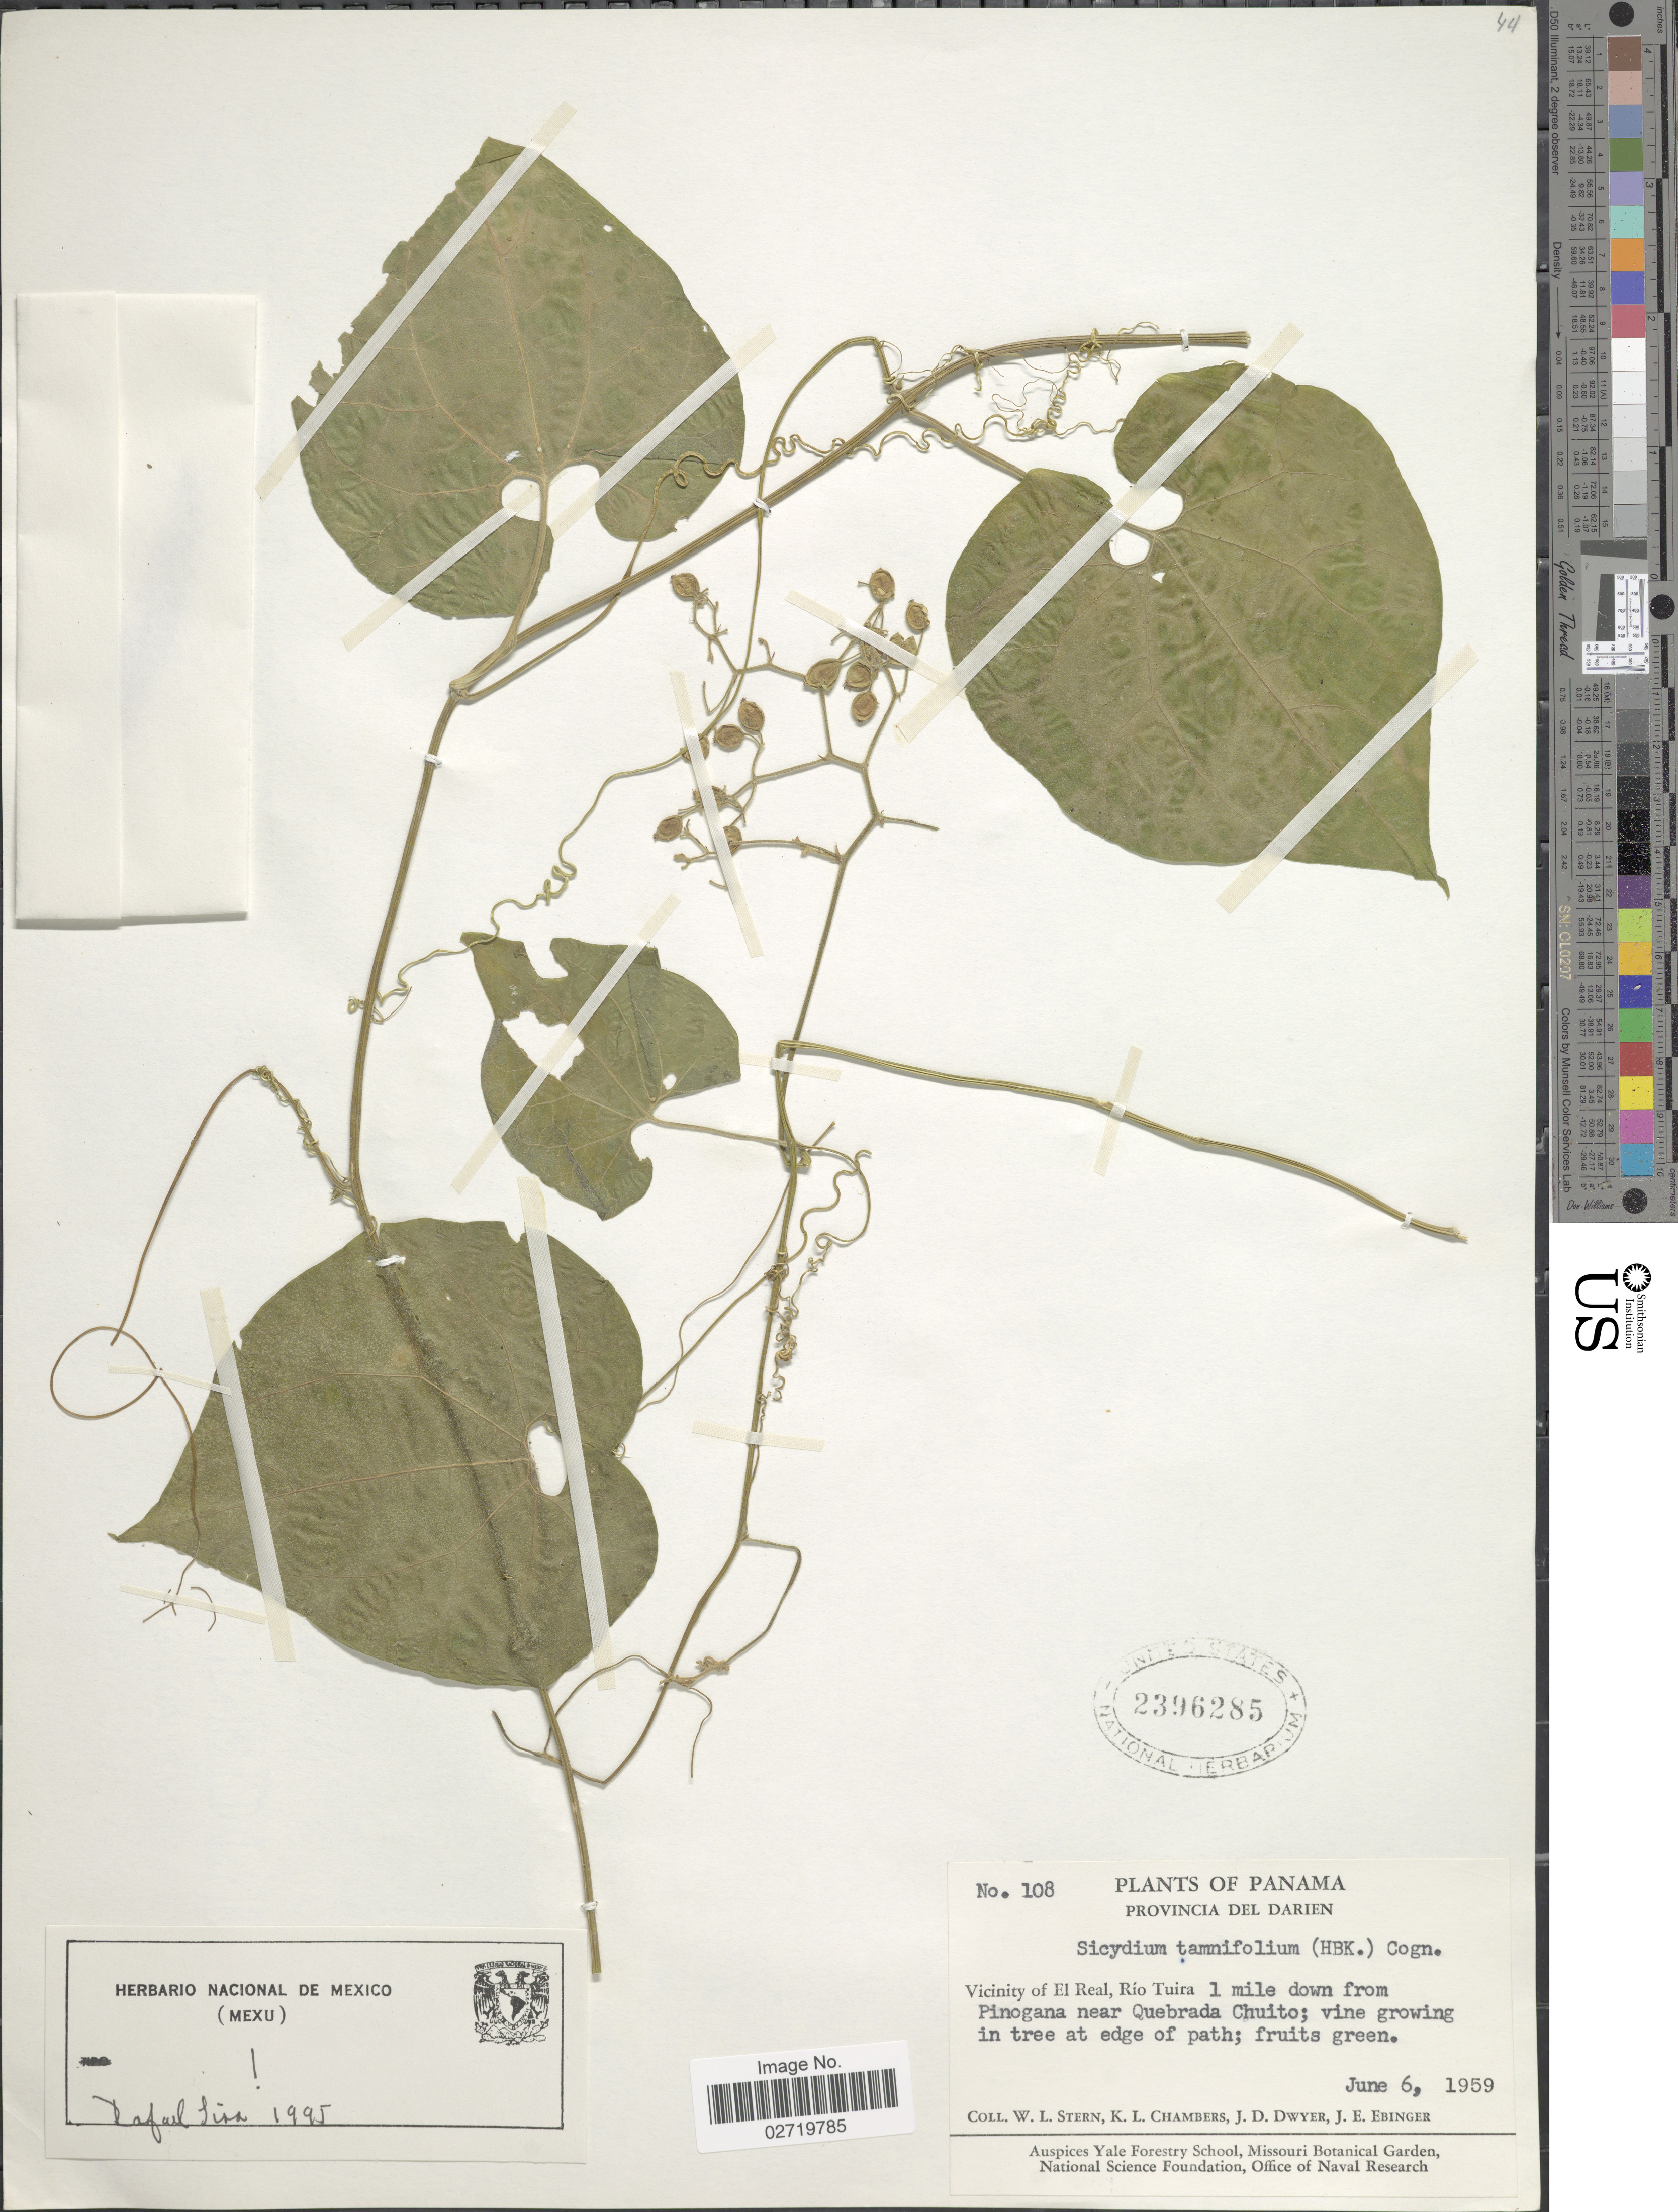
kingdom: Plantae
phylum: Tracheophyta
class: Magnoliopsida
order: Cucurbitales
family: Cucurbitaceae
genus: Sicydium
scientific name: Sicydium tamnifolium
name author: (Kunth) Cogn.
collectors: W. L. Stern, K. Chambers, J. D. Dwyer & J. Ebinger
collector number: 108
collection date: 1959-06-06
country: Panama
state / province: Darién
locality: Vicinity of El Real, Río Tuira 1 mile down from Pinogana near Quebrada Chuito.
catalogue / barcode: US 2396285